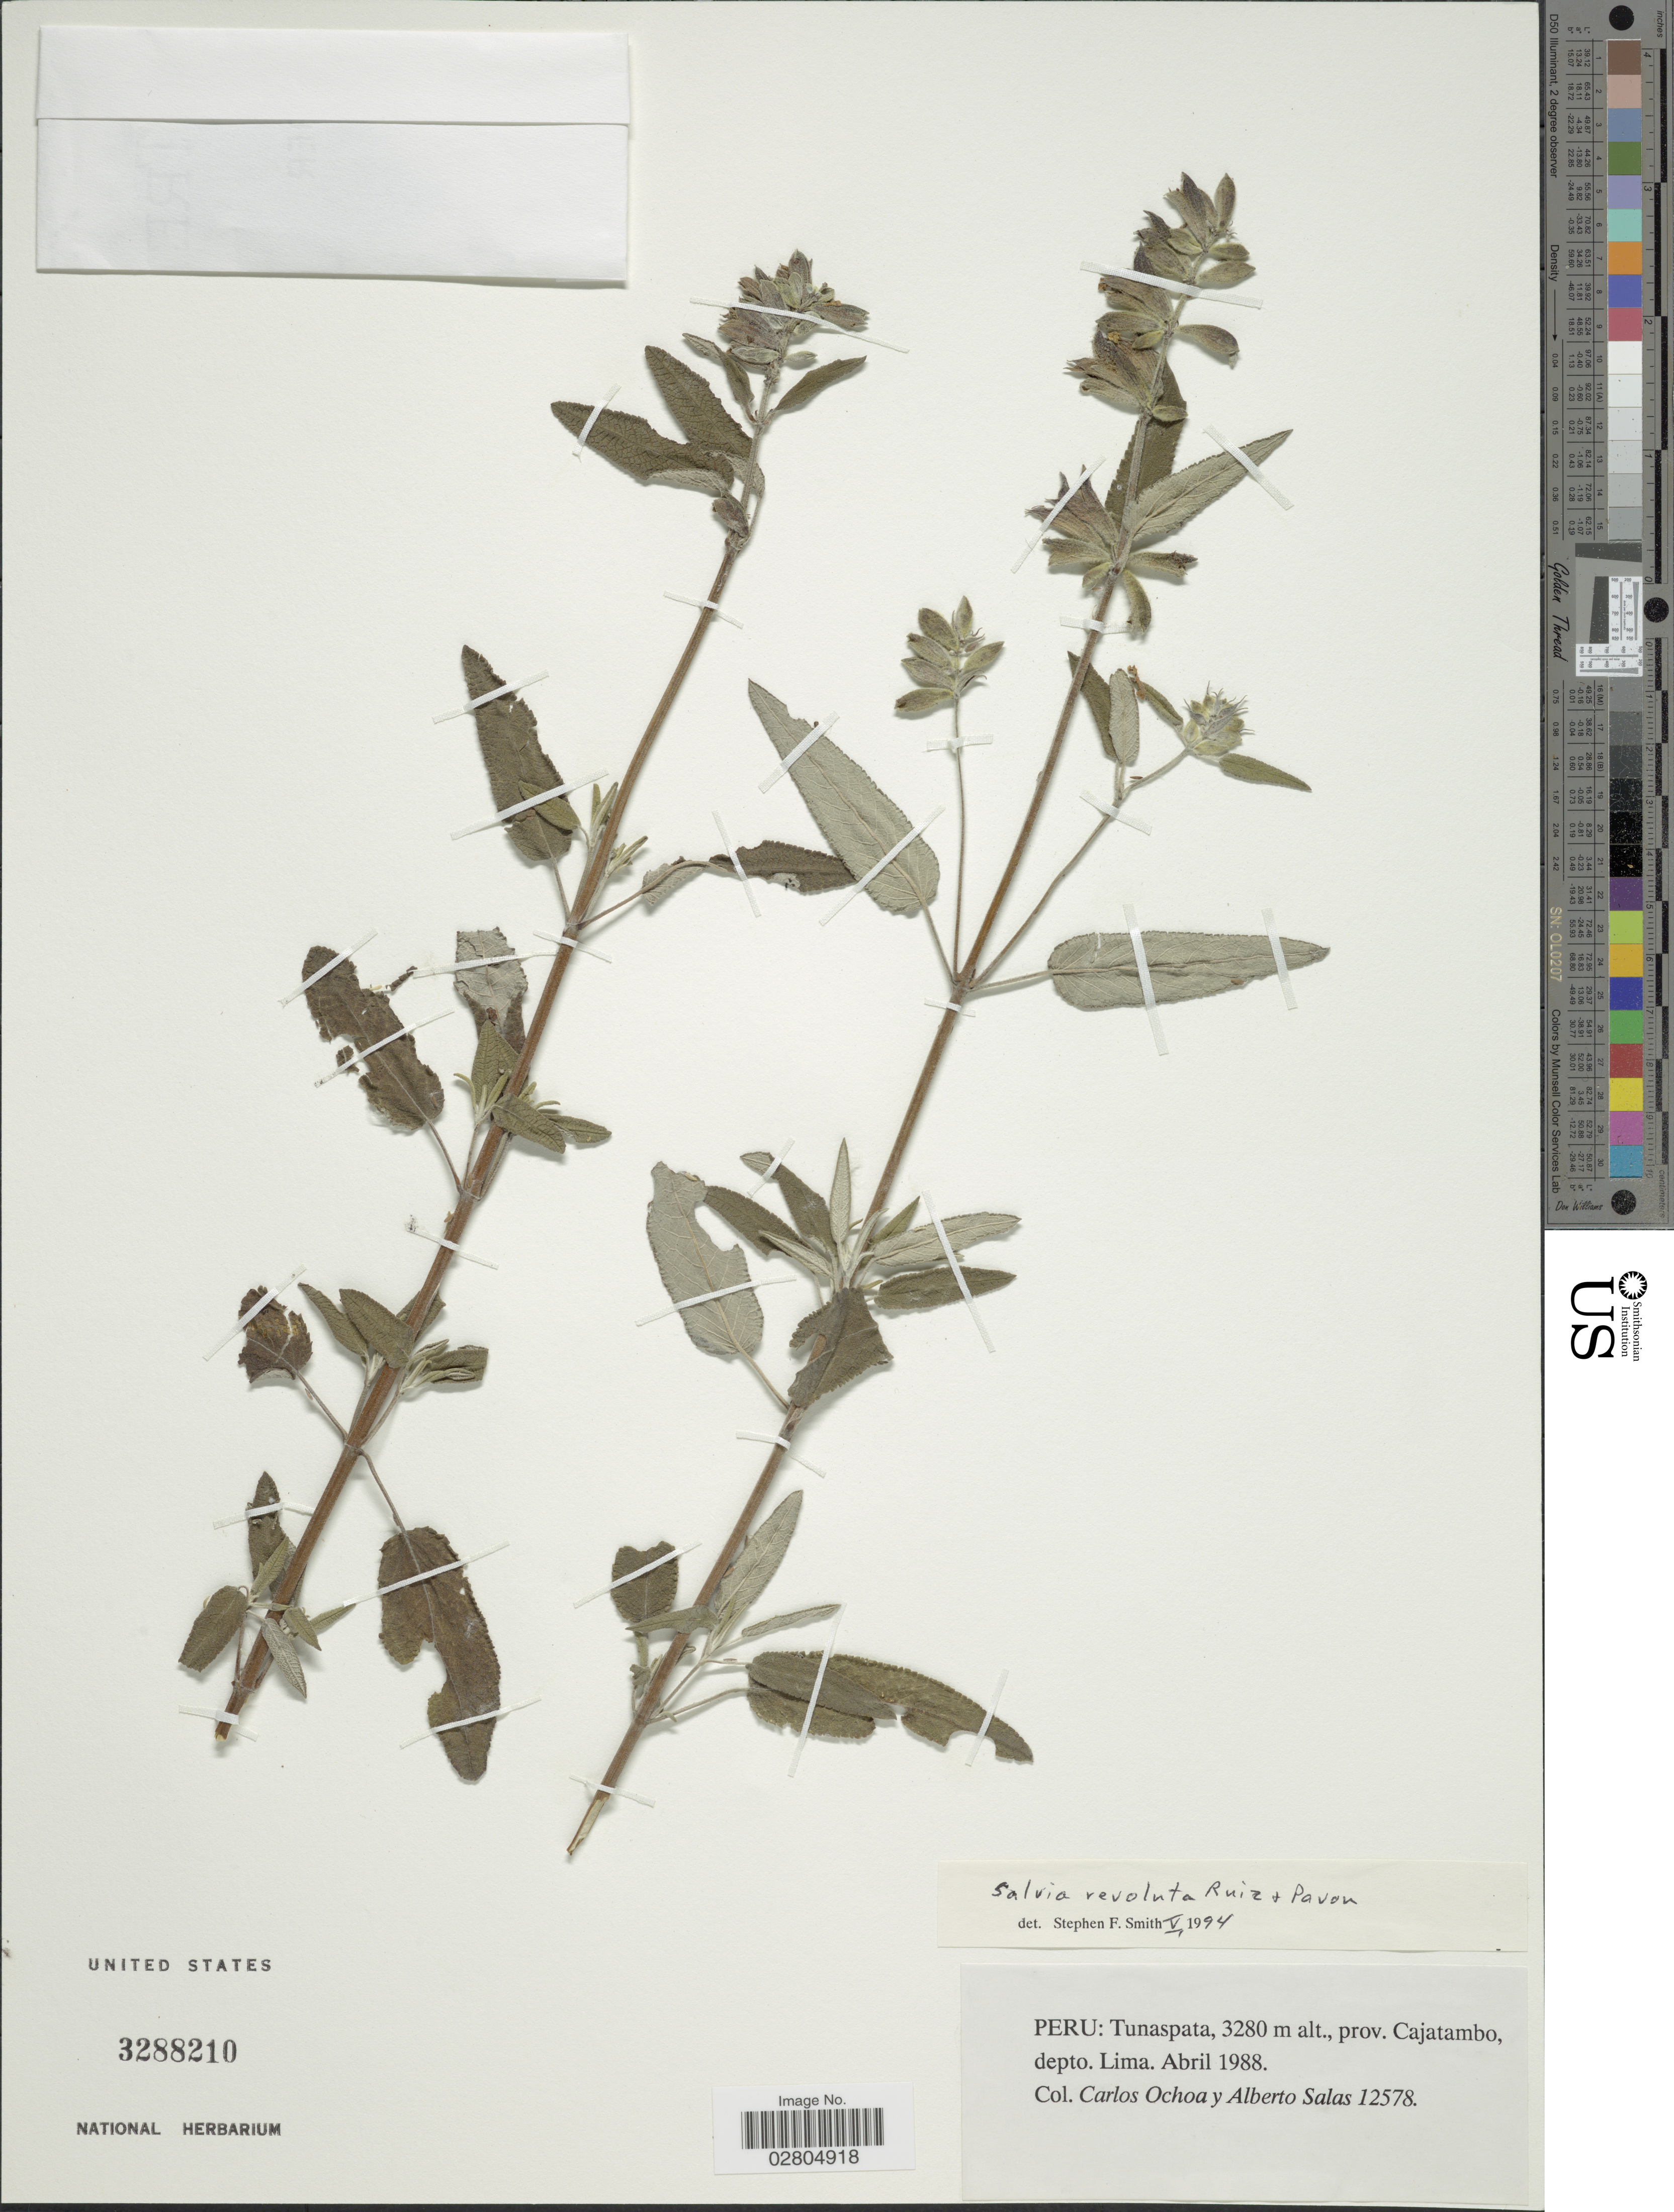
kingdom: Plantae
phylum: Tracheophyta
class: Magnoliopsida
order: Lamiales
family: Lamiaceae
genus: Salvia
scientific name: Salvia revoluta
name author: Ruiz & Pav.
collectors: C. Ochoa & A. Salas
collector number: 12578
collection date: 1988-04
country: Peru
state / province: Lima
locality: Tunaspata. Prov. Cajatambo, depto. Lima.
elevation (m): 3280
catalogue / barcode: US 3288210